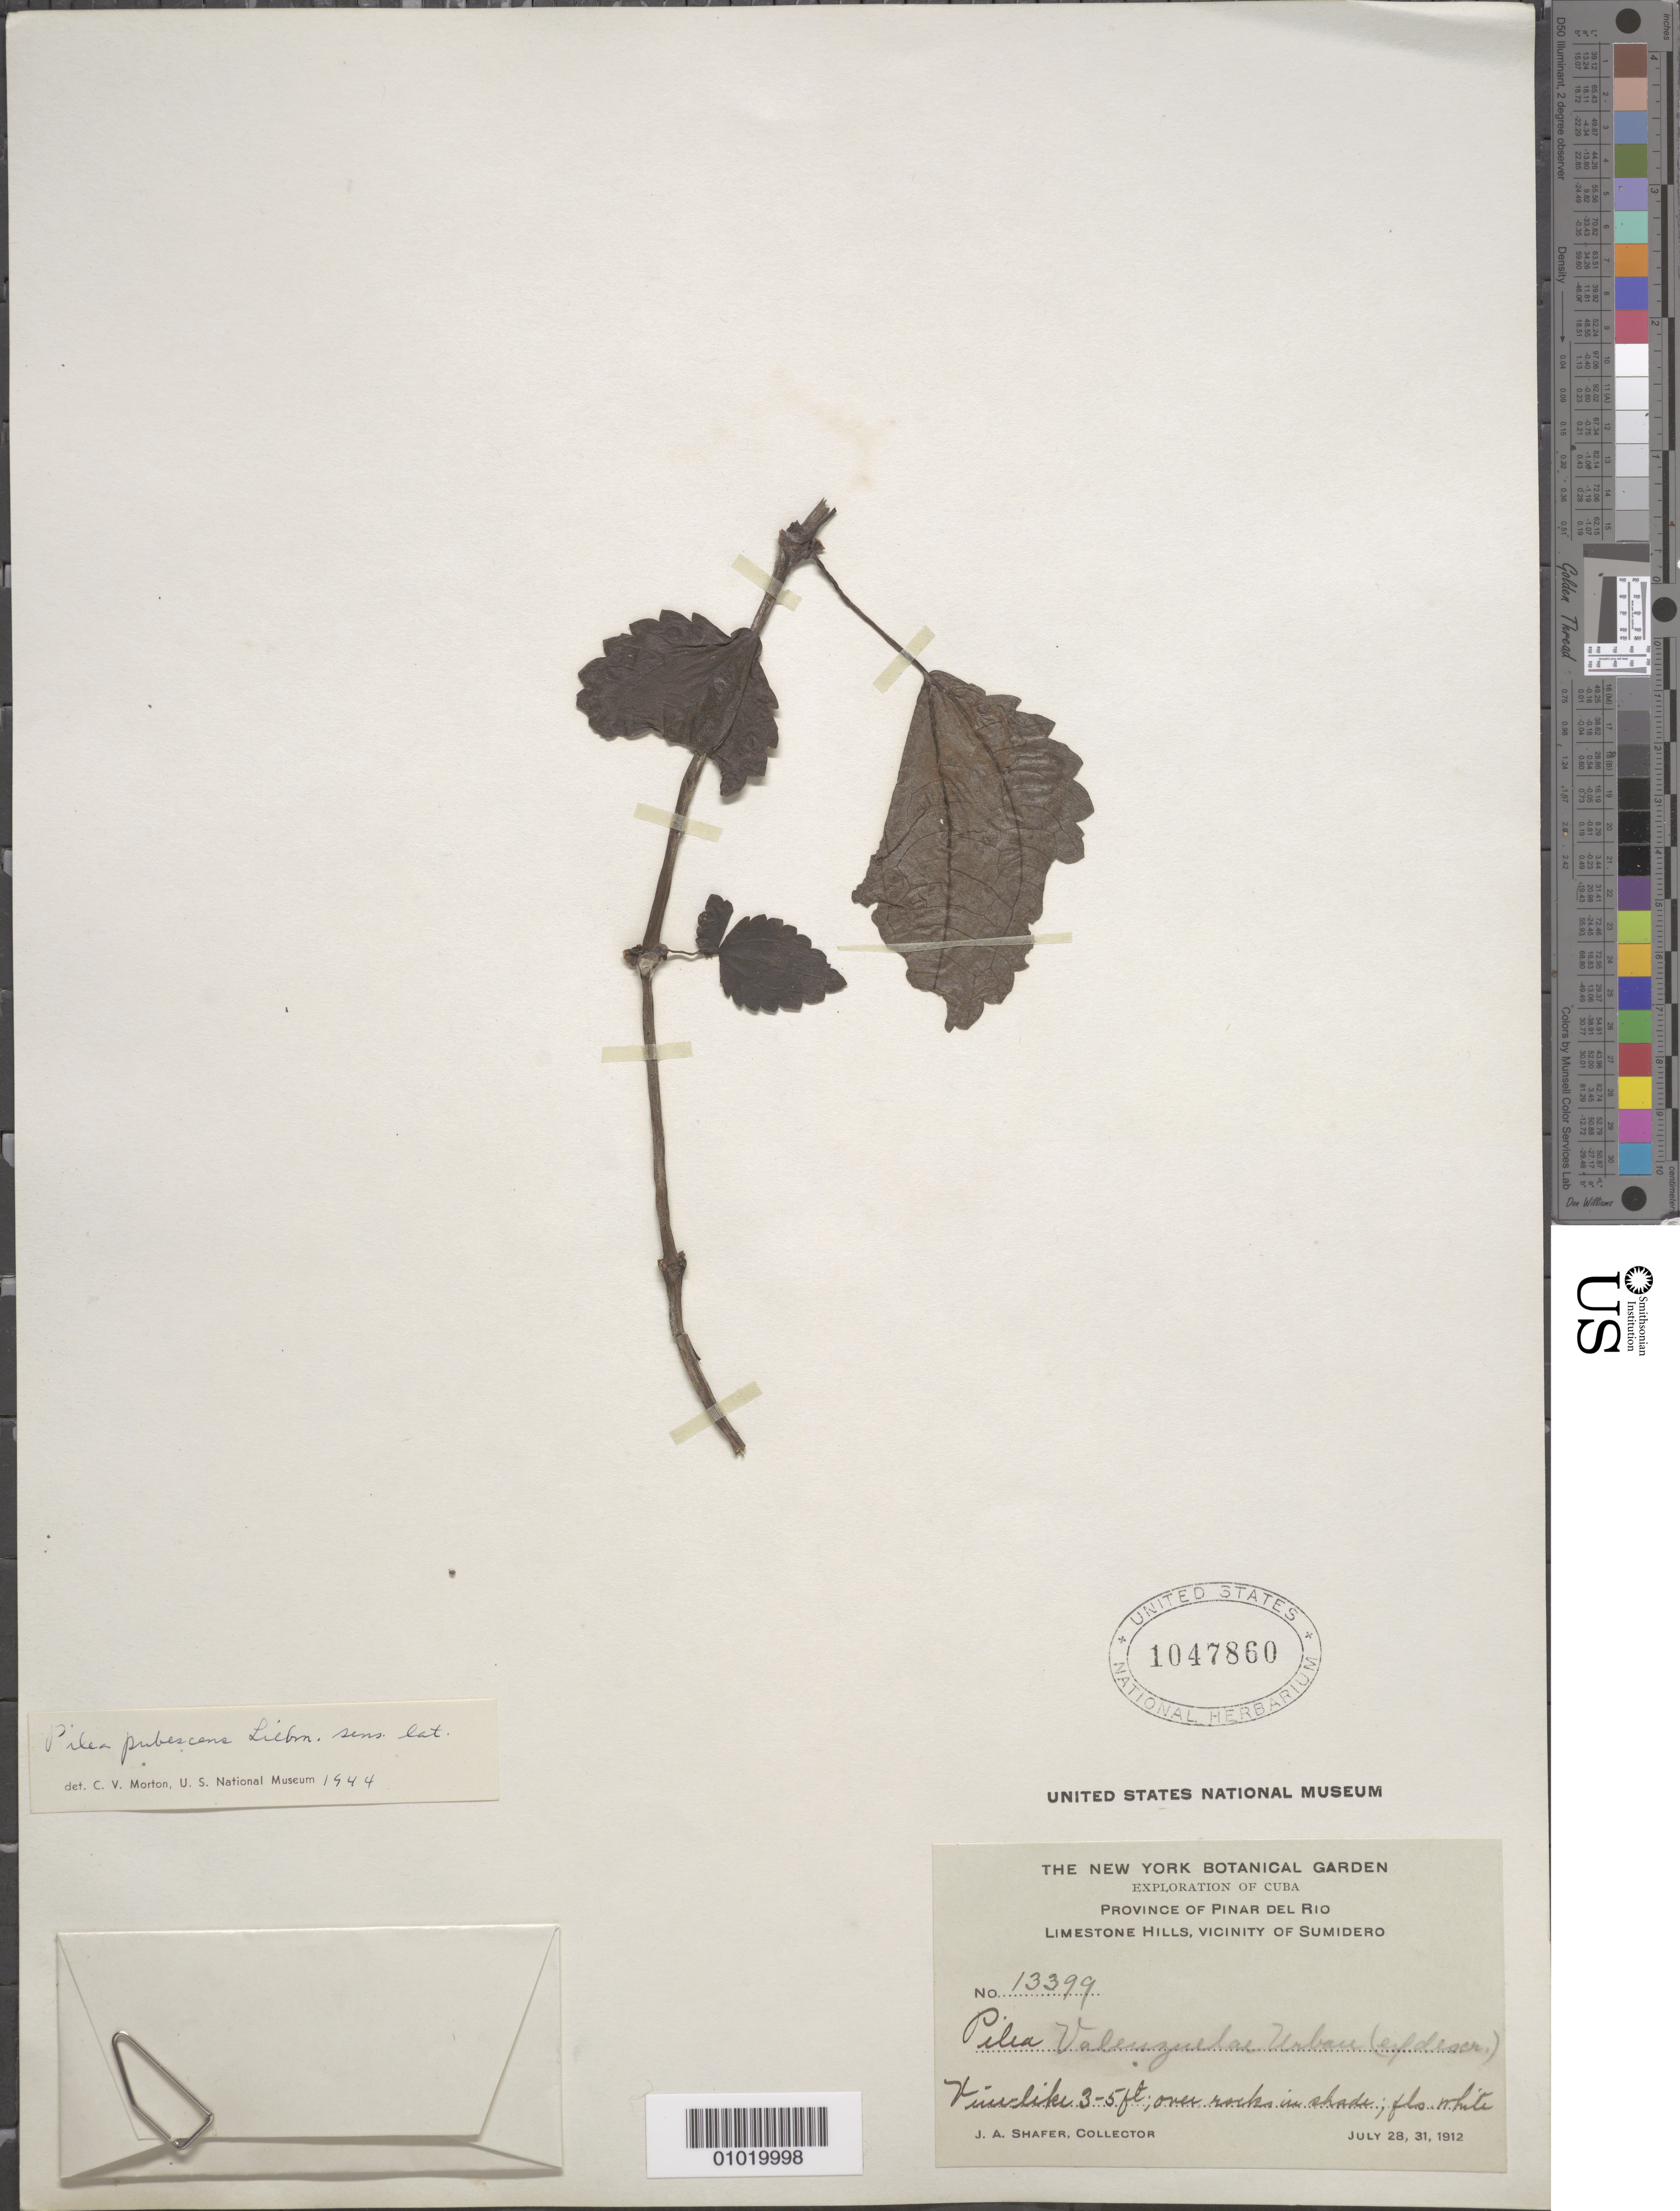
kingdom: Plantae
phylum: Tracheophyta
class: Magnoliopsida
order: Rosales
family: Urticaceae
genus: Pilea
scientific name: Pilea pubescens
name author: Liebm.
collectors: J. A. Shafer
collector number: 13399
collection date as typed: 28 Jul 1912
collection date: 1912-07-28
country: Cuba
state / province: Pinar del Rio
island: Cuba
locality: Sumidero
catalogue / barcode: US 1047860